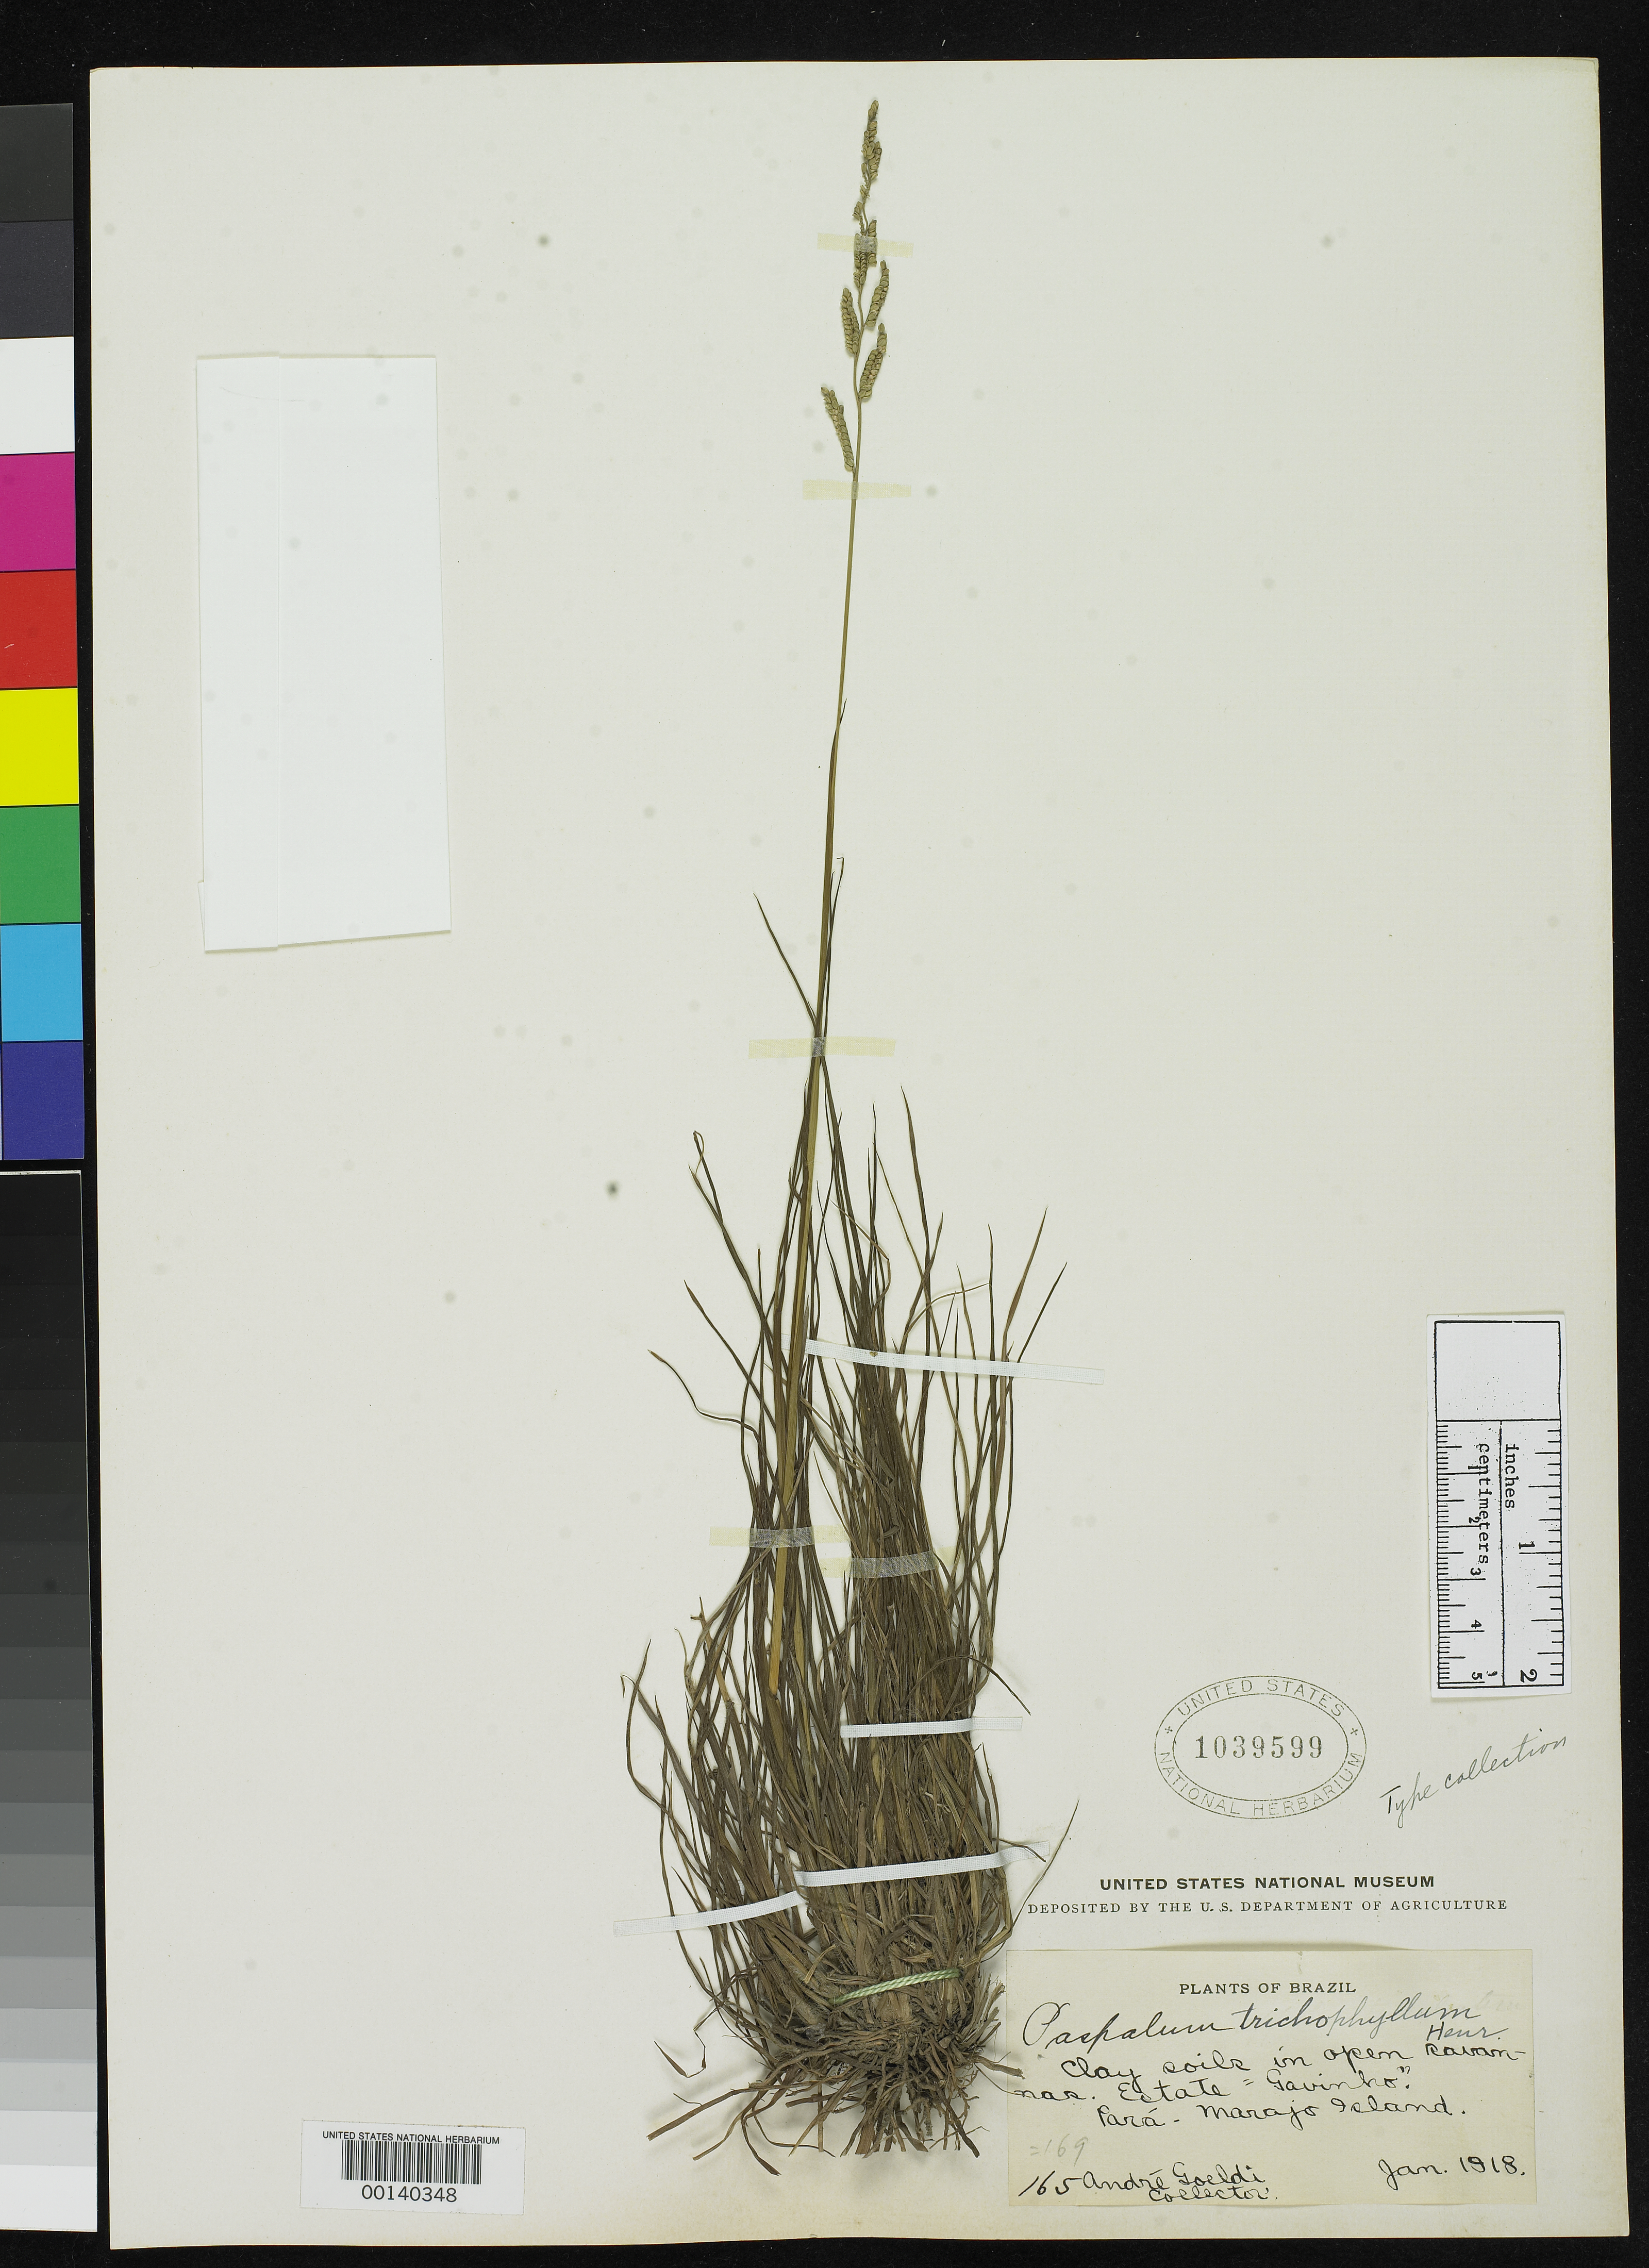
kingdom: Plantae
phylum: Tracheophyta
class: Liliopsida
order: Poales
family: Poaceae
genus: Paspalum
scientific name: Paspalum trichophyllum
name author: Henr.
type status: Isotype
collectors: E. Goeldi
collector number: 165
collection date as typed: Jan 1918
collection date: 1918-01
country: Brazil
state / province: Pará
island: Marajo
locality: Estate Gavinho.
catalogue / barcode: US 1039599